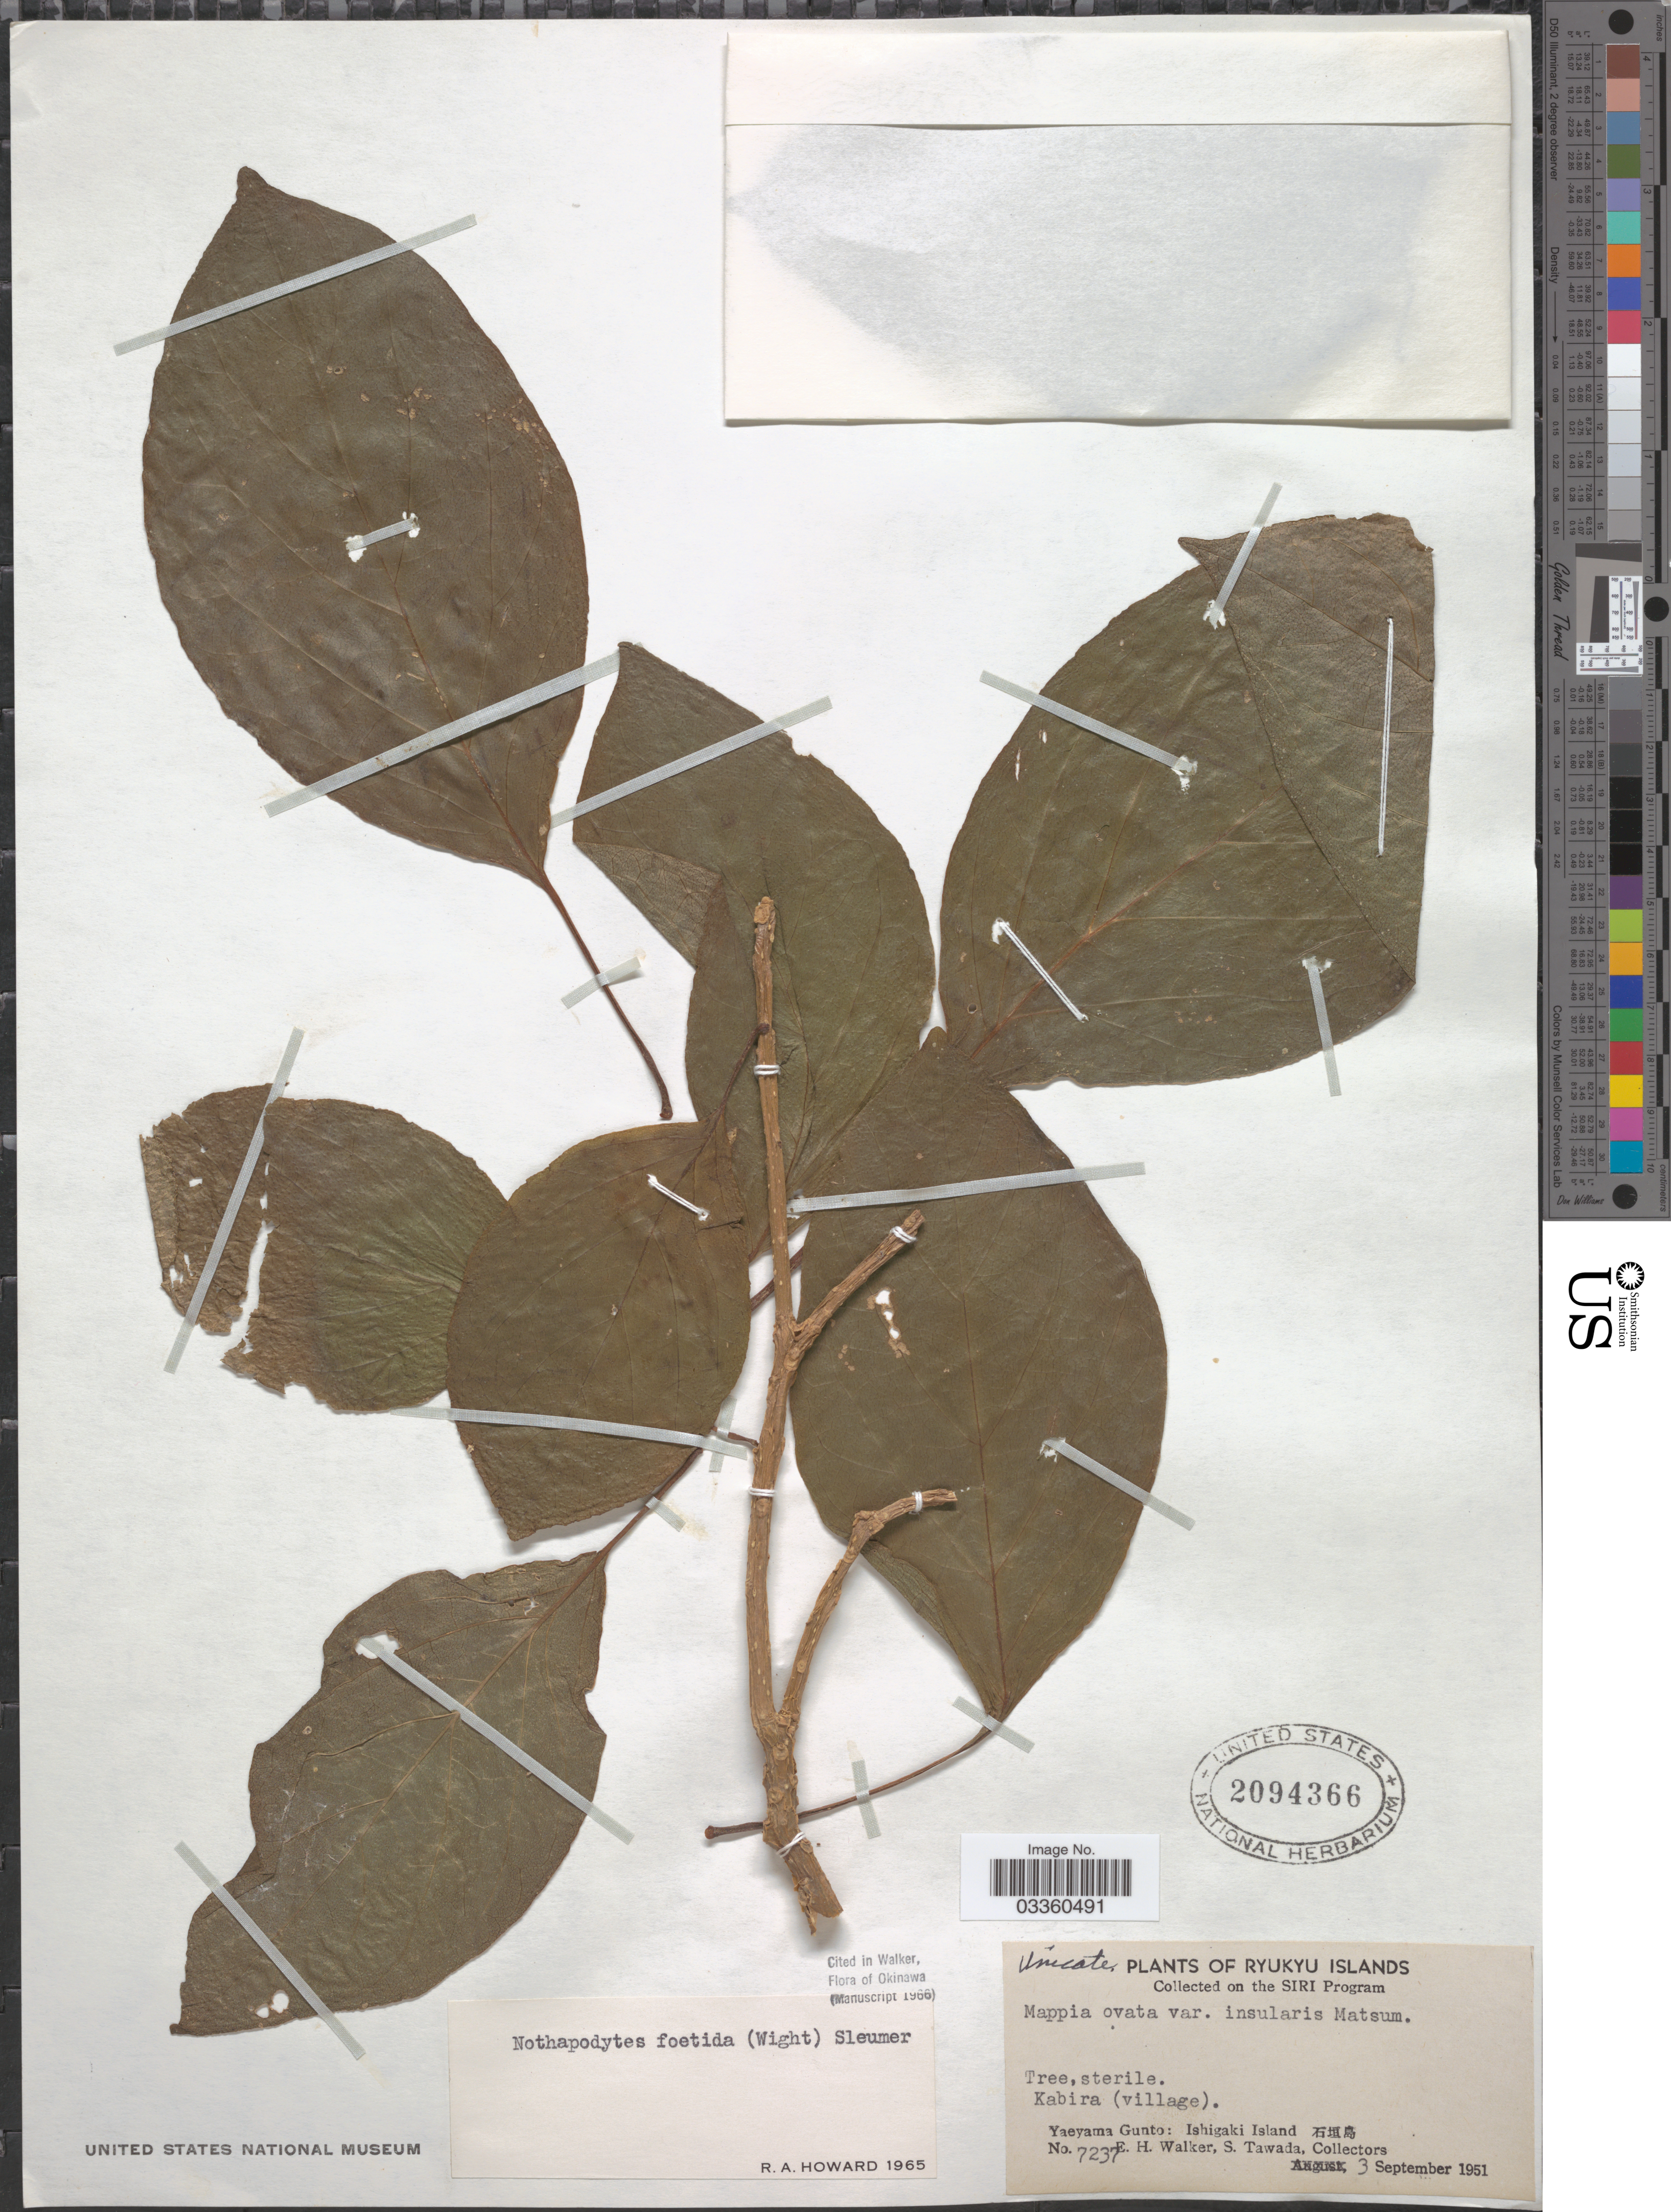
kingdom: Plantae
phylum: Tracheophyta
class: Magnoliopsida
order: Icacinales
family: Icacinaceae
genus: Nothapodytes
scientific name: Nothapodytes foetida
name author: (Wight) Sleumer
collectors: E. H. Walker & S. Tawada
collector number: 7237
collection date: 1951-09-03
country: Japan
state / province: Okinawa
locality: Ryukyu Islands. Kabira (village). Yaeyama Gunto: Ishigaki Island X.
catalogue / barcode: US 2094366